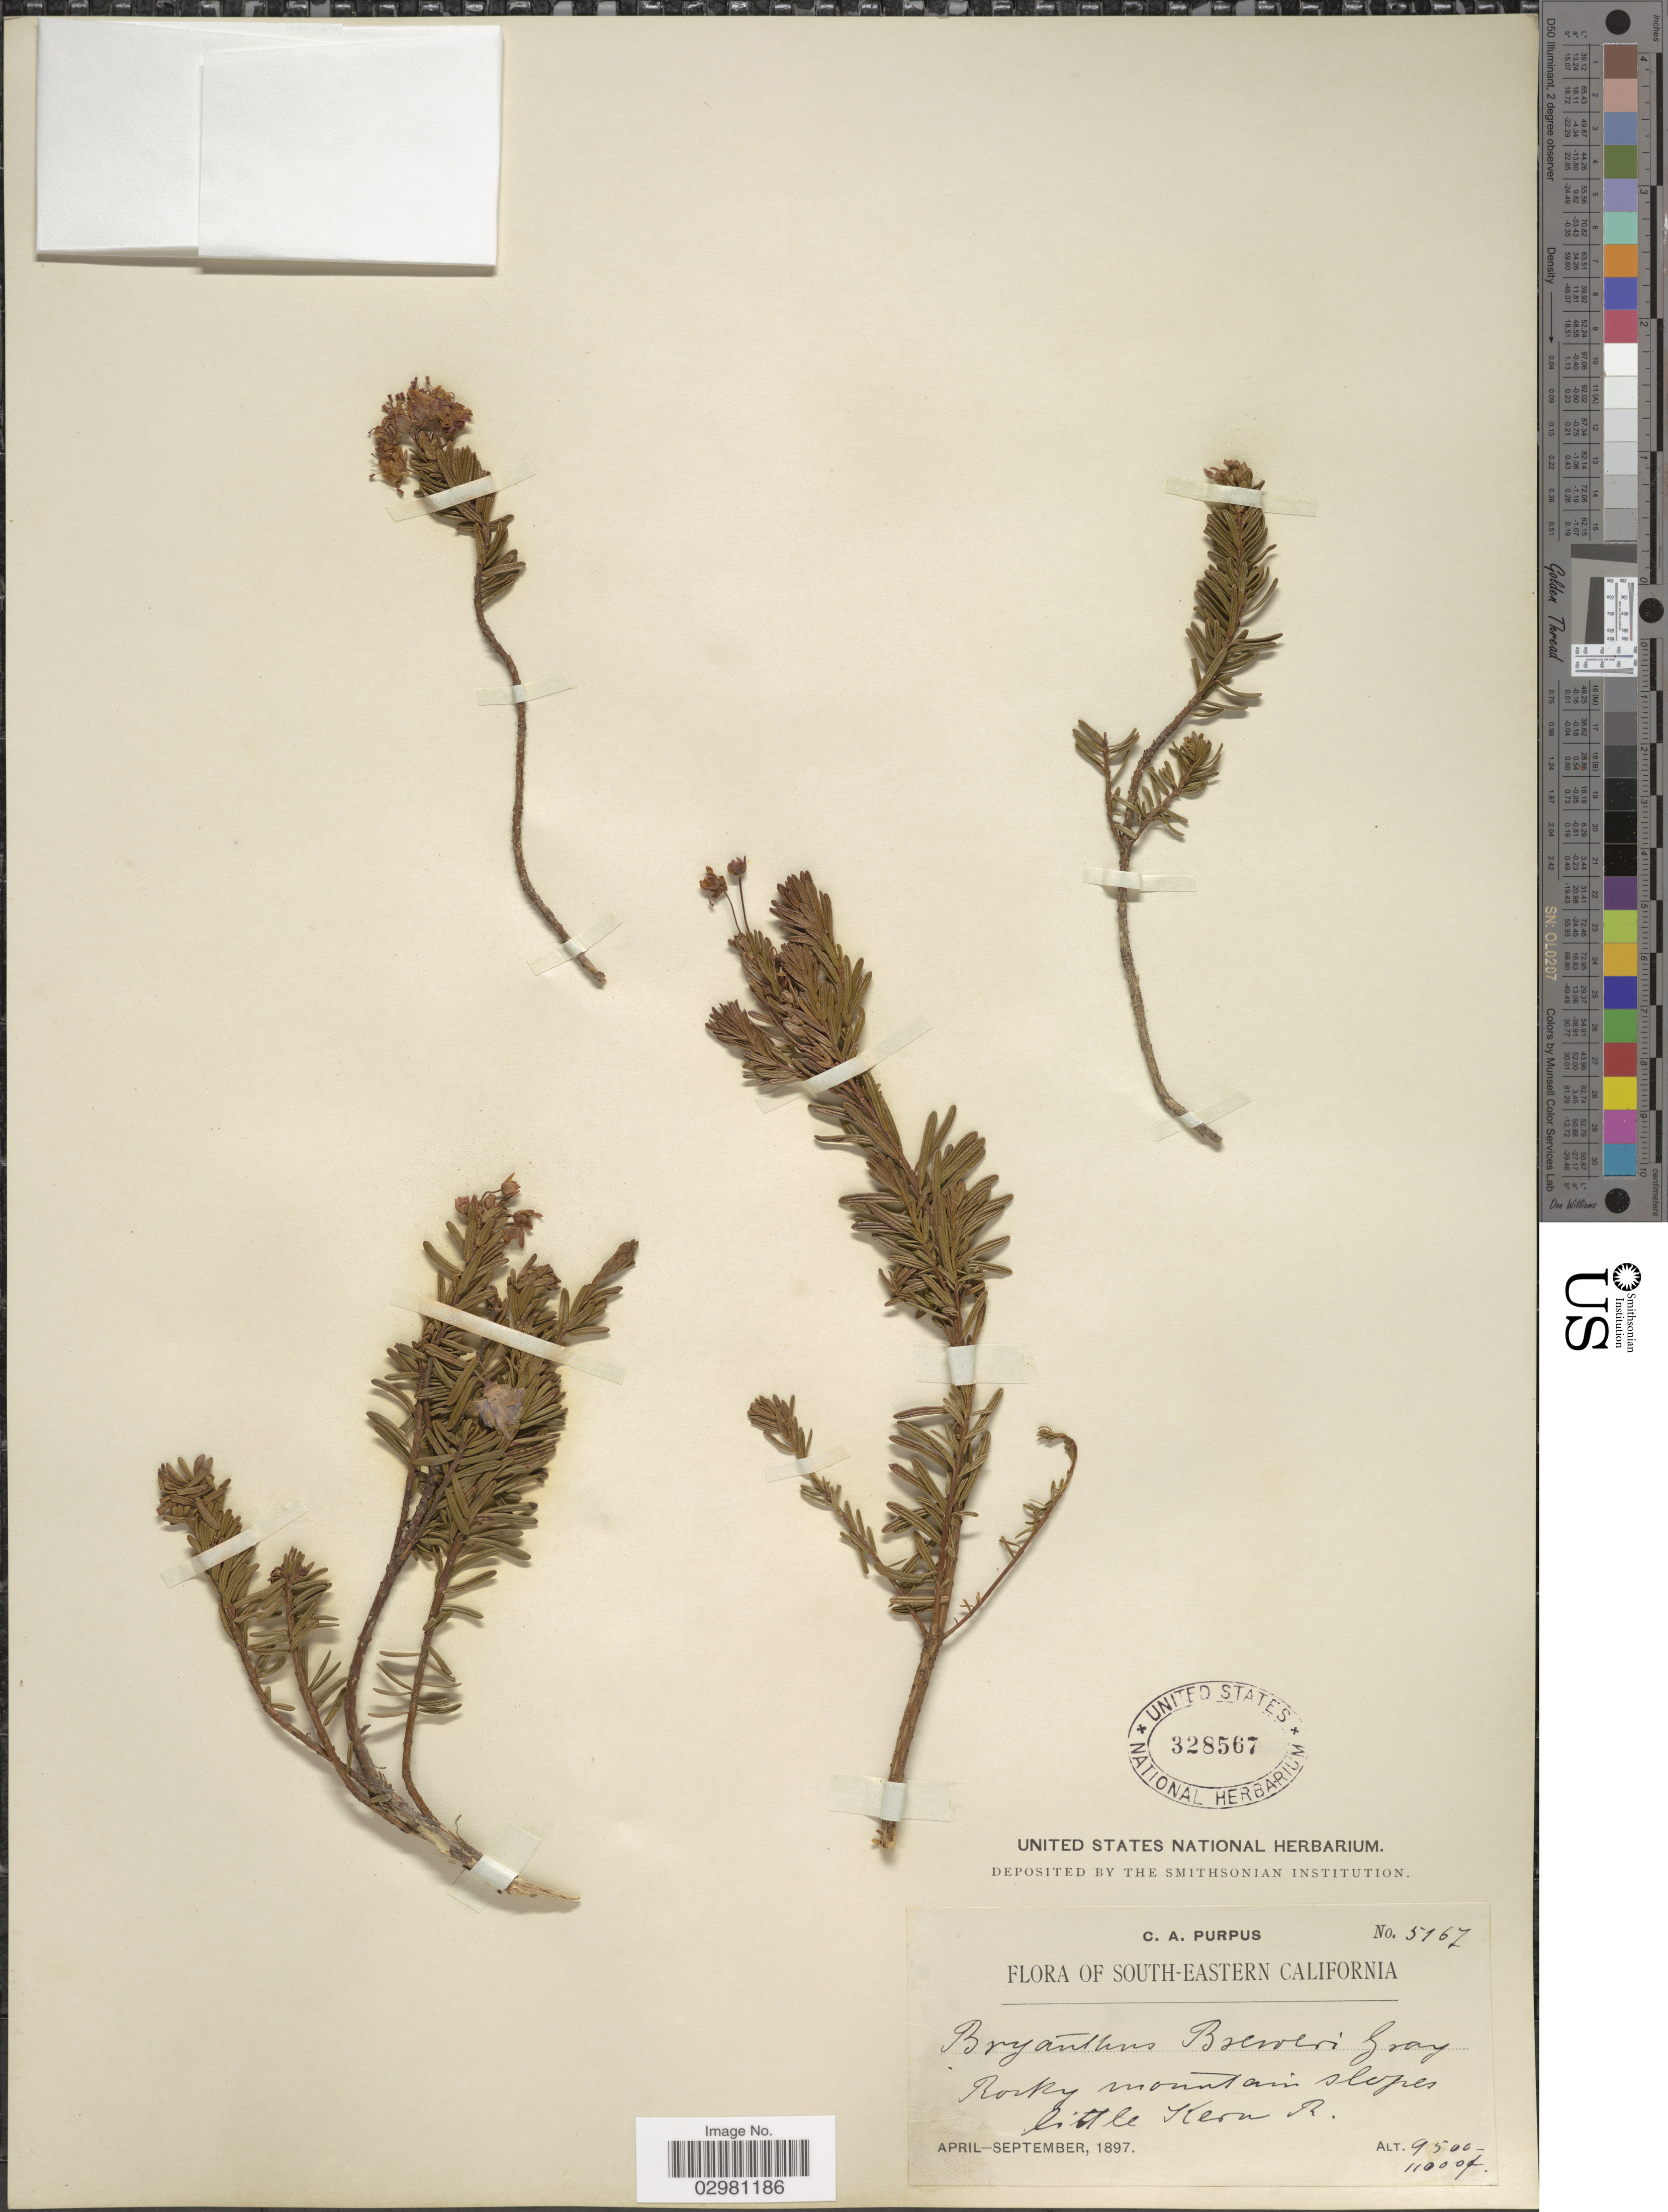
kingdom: Plantae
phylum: Tracheophyta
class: Magnoliopsida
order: Ericales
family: Ericaceae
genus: Phyllodoce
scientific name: Phyllodoce breweri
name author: (A. Gray) A. Heller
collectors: C. A. Purpus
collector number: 5167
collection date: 1897-04/1897-09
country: United States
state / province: California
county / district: Kern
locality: South-Eastern California. Rocky mountain slopes little Kern R.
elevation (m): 2896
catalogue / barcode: US 328567